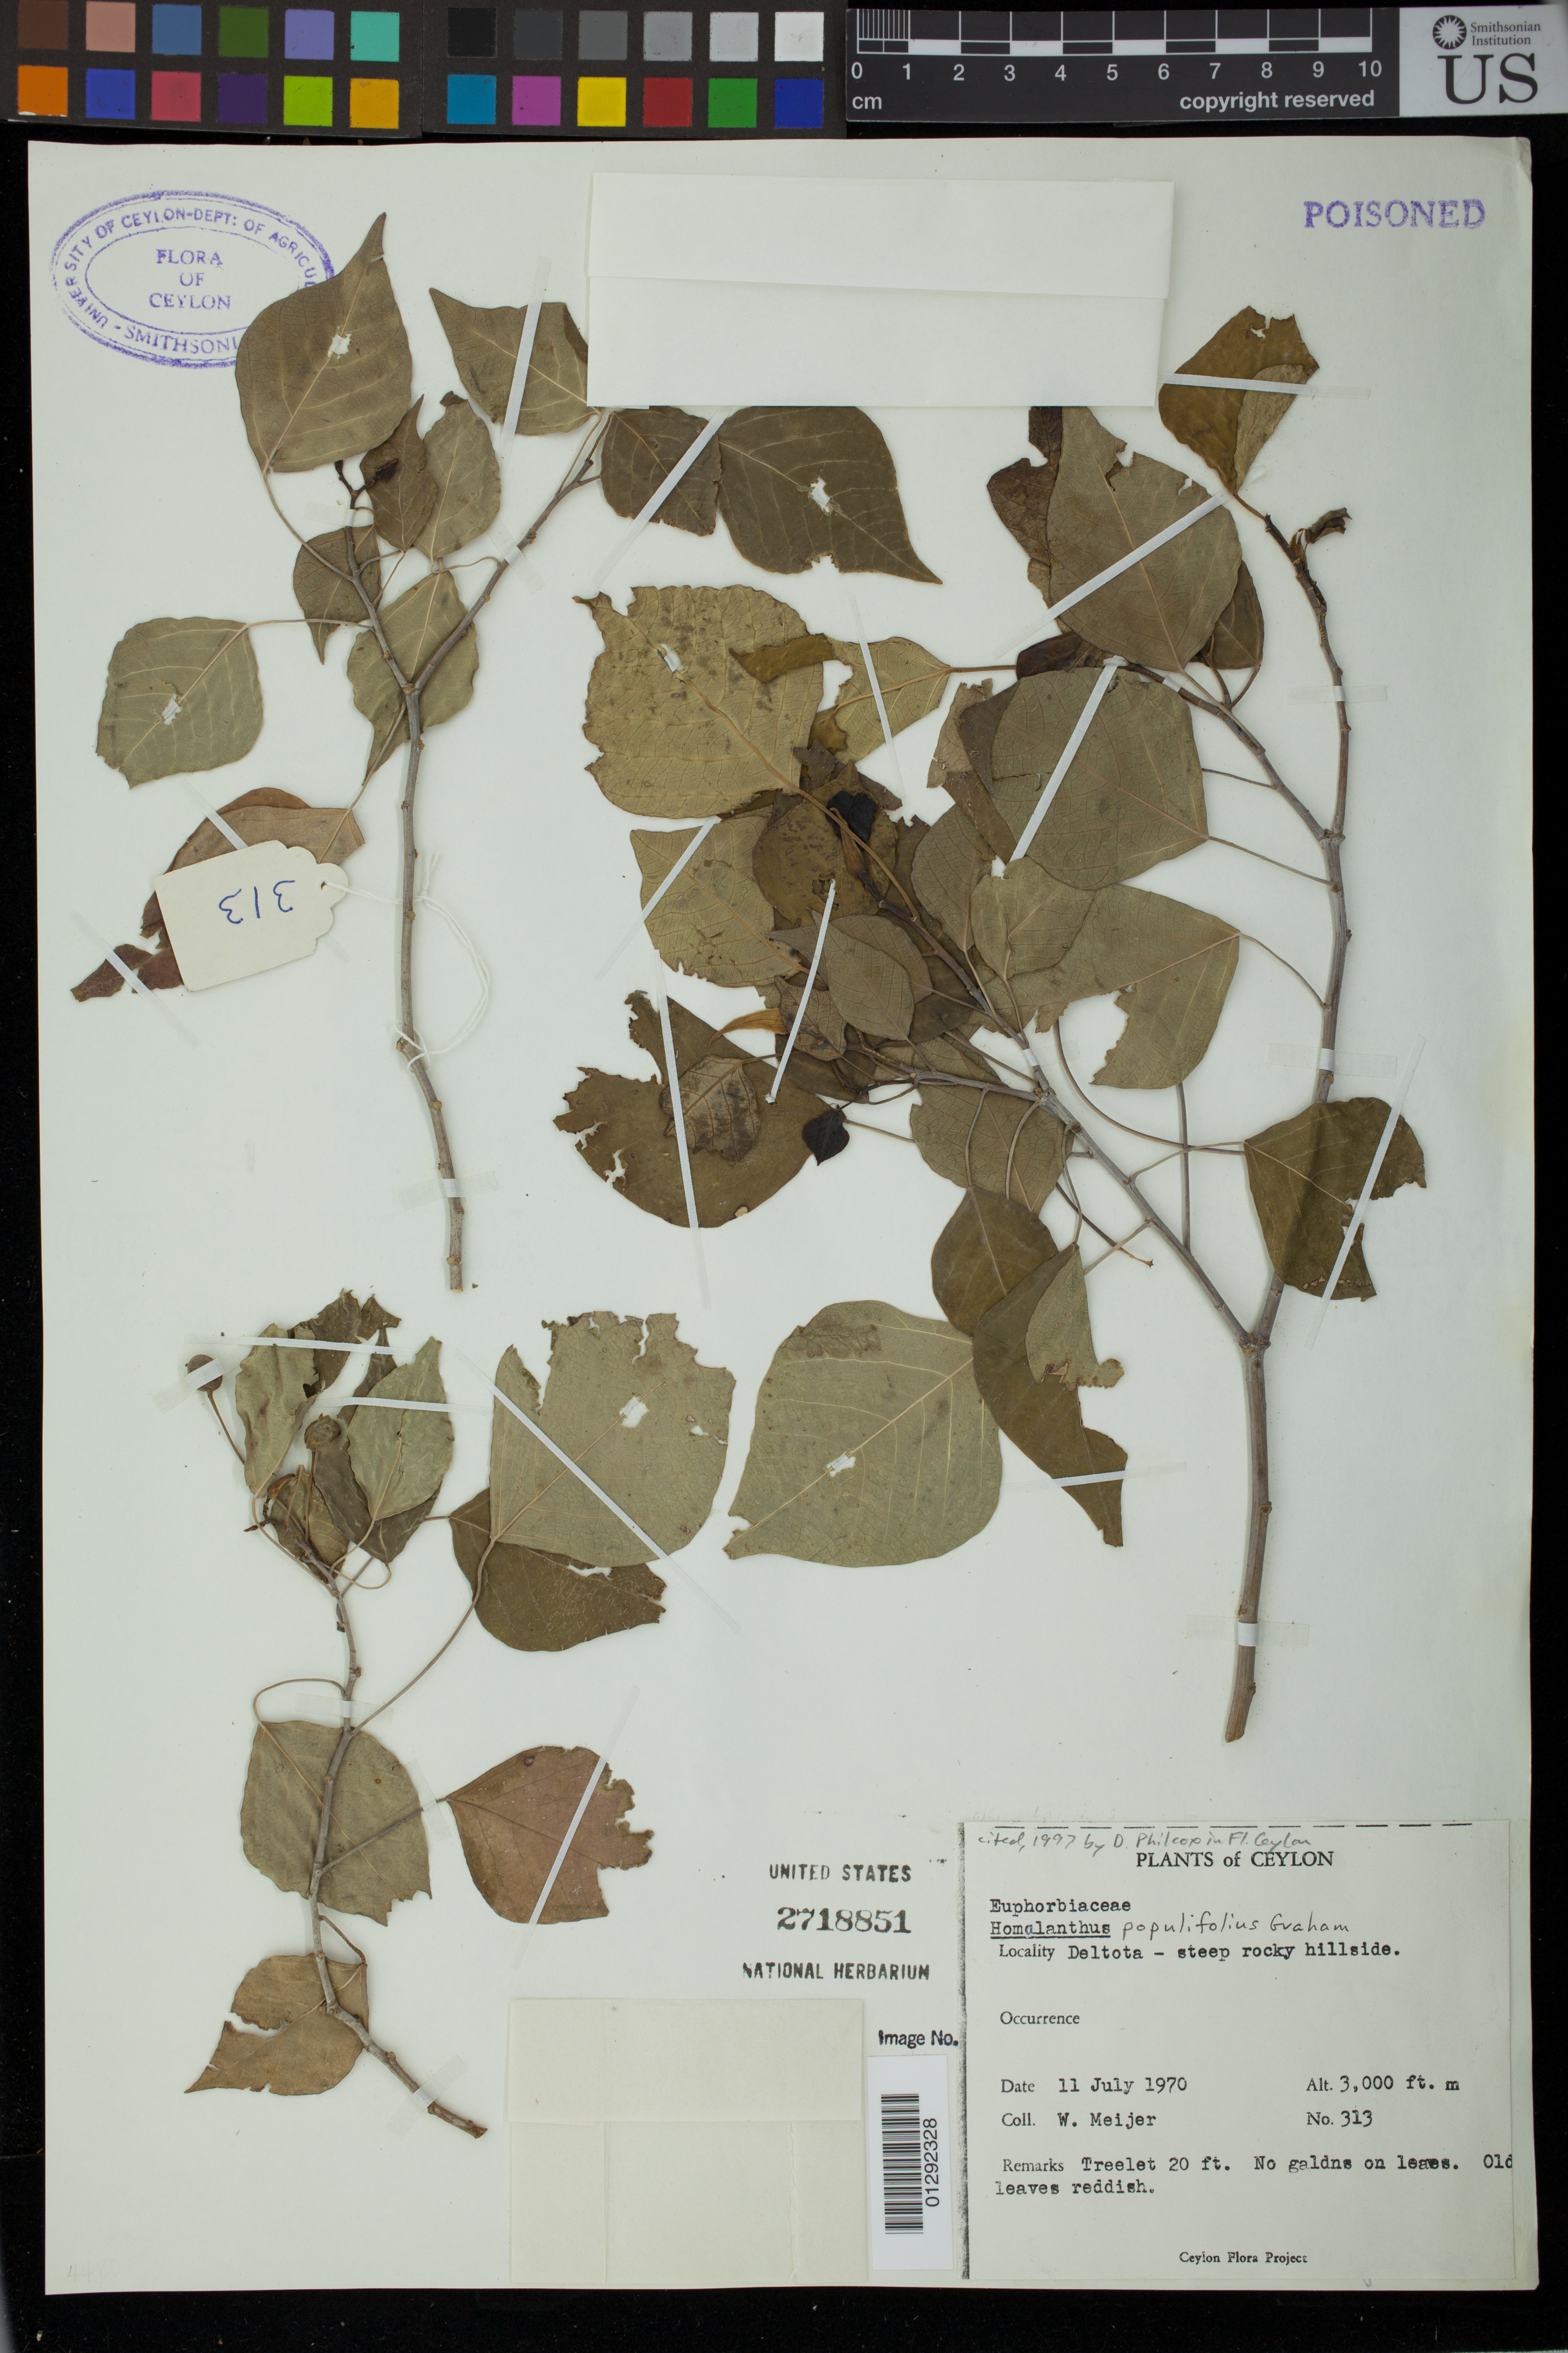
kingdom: Plantae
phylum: Tracheophyta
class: Magnoliopsida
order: Malpighiales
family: Euphorbiaceae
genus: Homalanthus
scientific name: Homalanthus populifolius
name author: Graham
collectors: W. Meijer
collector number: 313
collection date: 1970-07-11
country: Sri Lanka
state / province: Central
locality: Ceylon. Deltota - steep rocky hillside.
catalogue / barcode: US 2718851